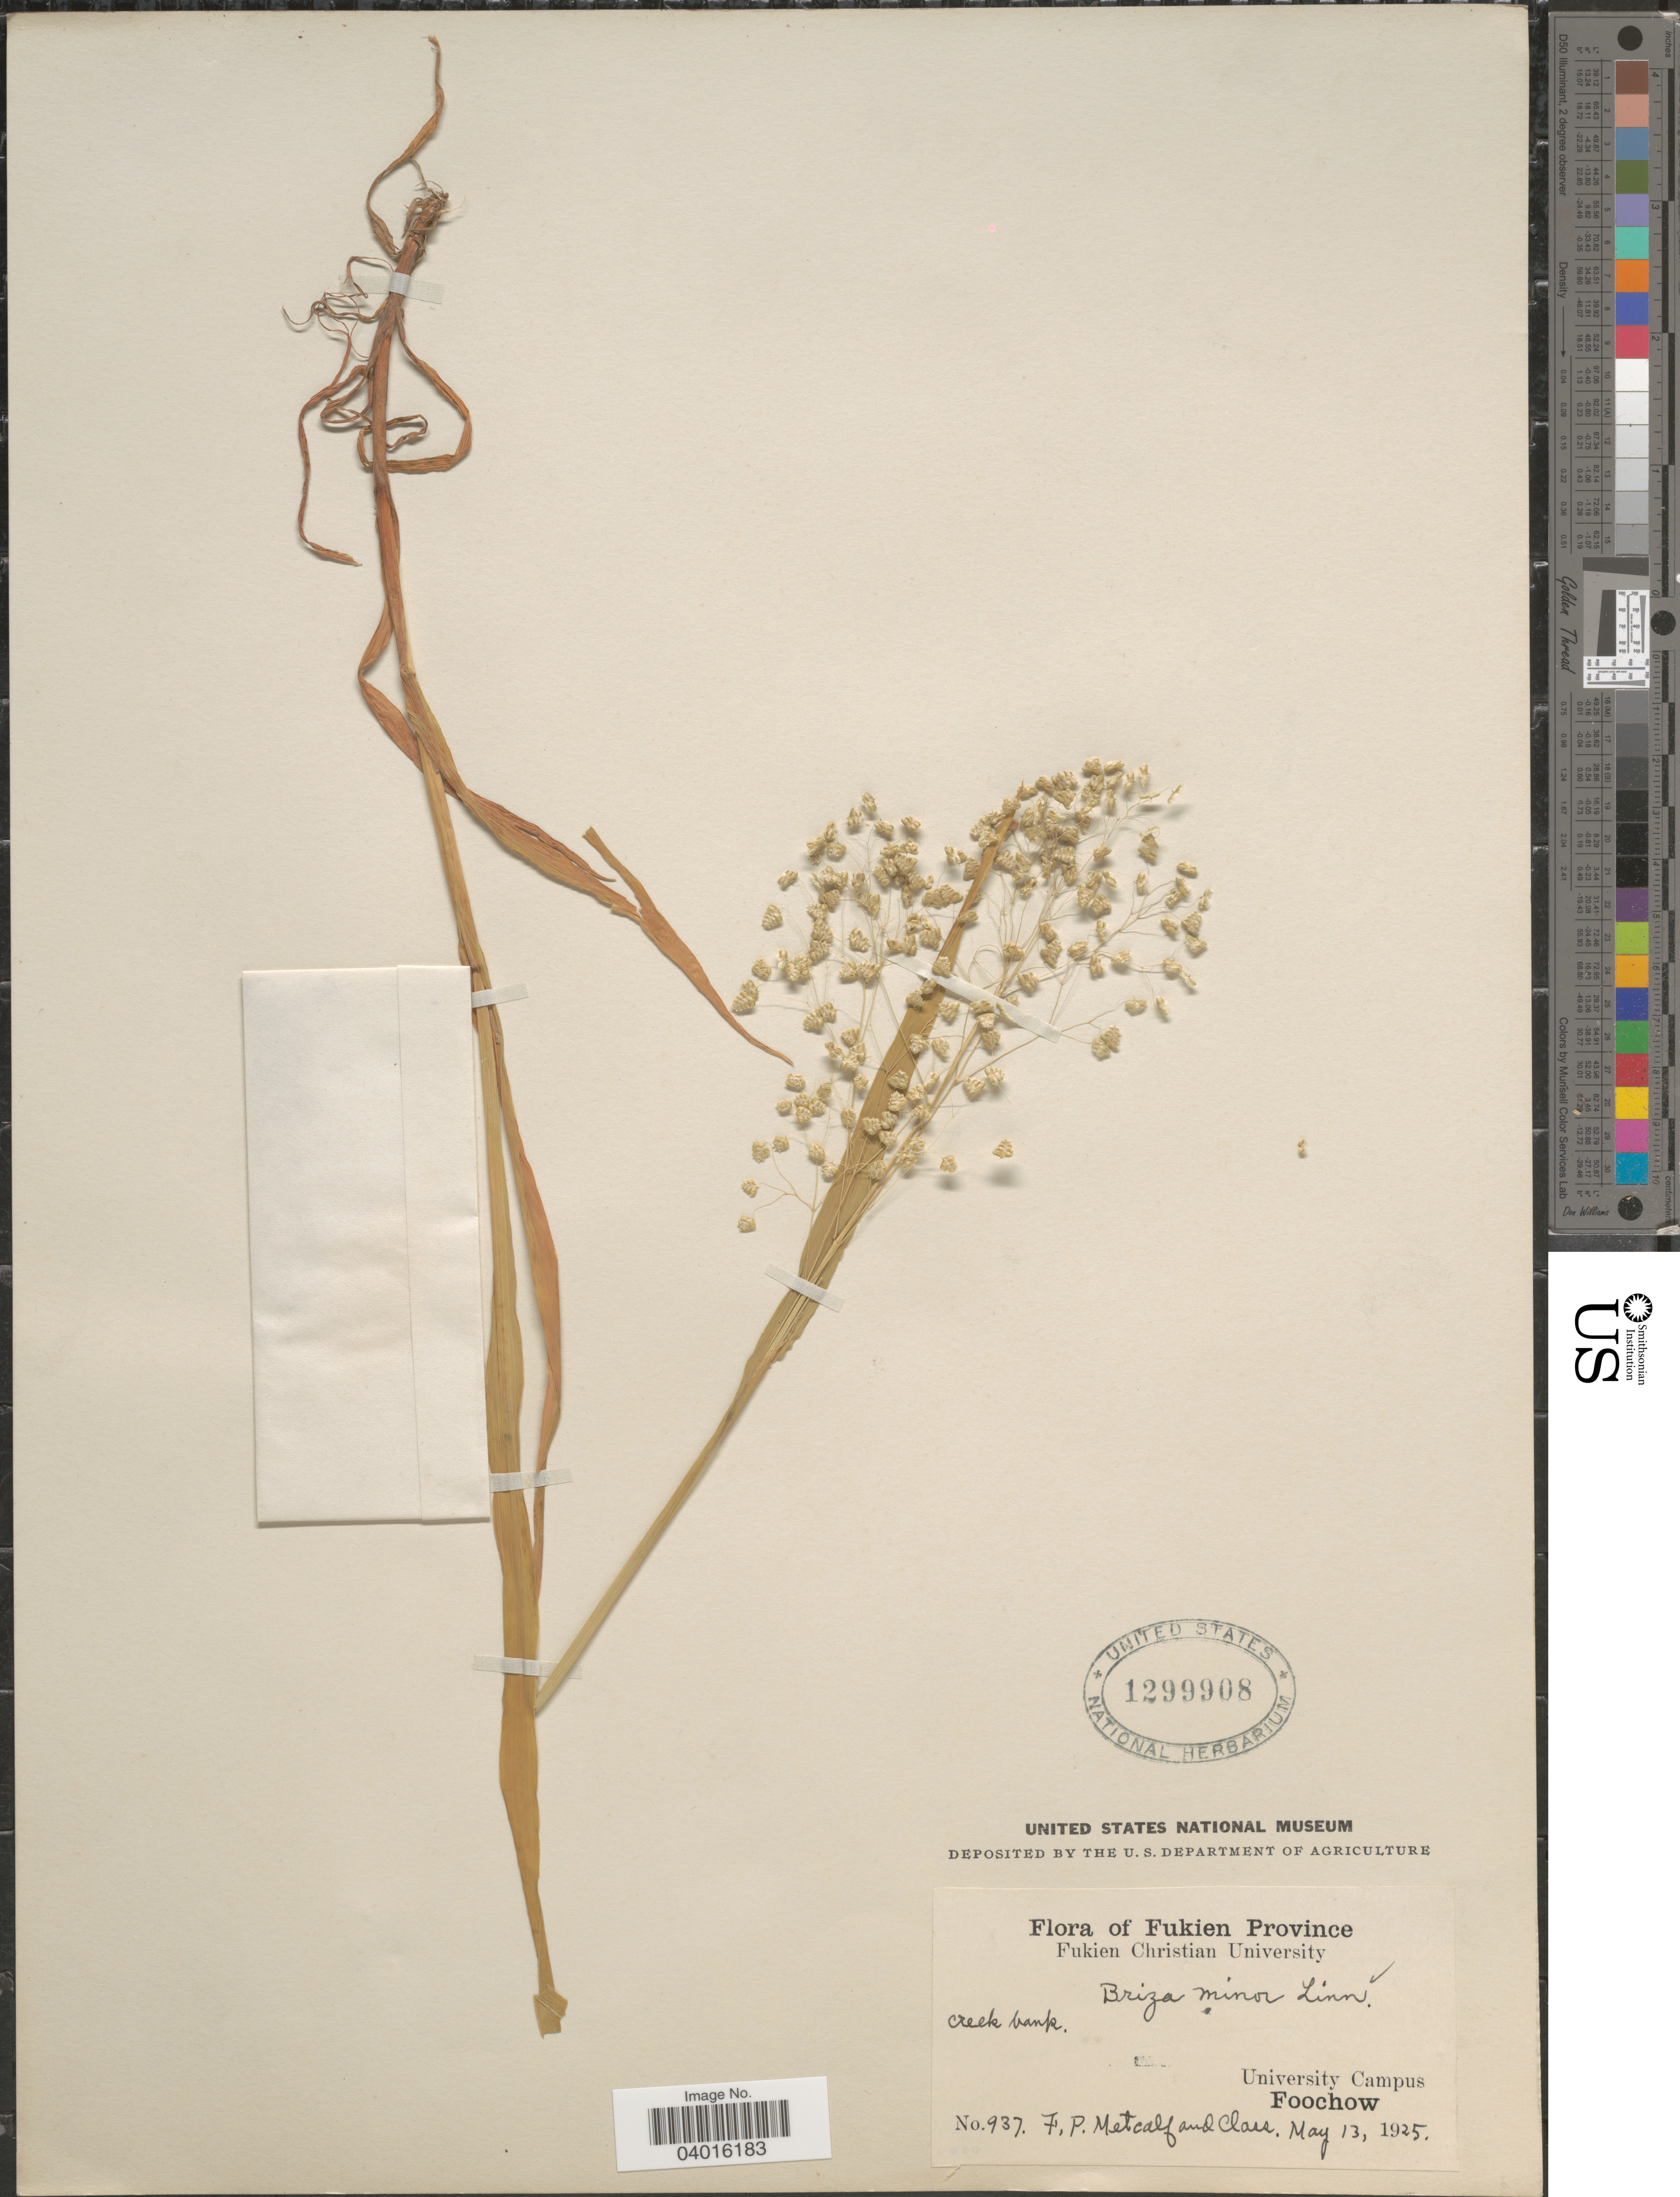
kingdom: Plantae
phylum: Tracheophyta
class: Liliopsida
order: Poales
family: Poaceae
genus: Briza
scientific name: Briza minor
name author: L.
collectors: F. Metcalf & Class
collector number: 937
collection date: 1925-05-13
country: China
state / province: Fujian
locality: Fukien Province. University Campus. Foochow.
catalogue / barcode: US 1299908